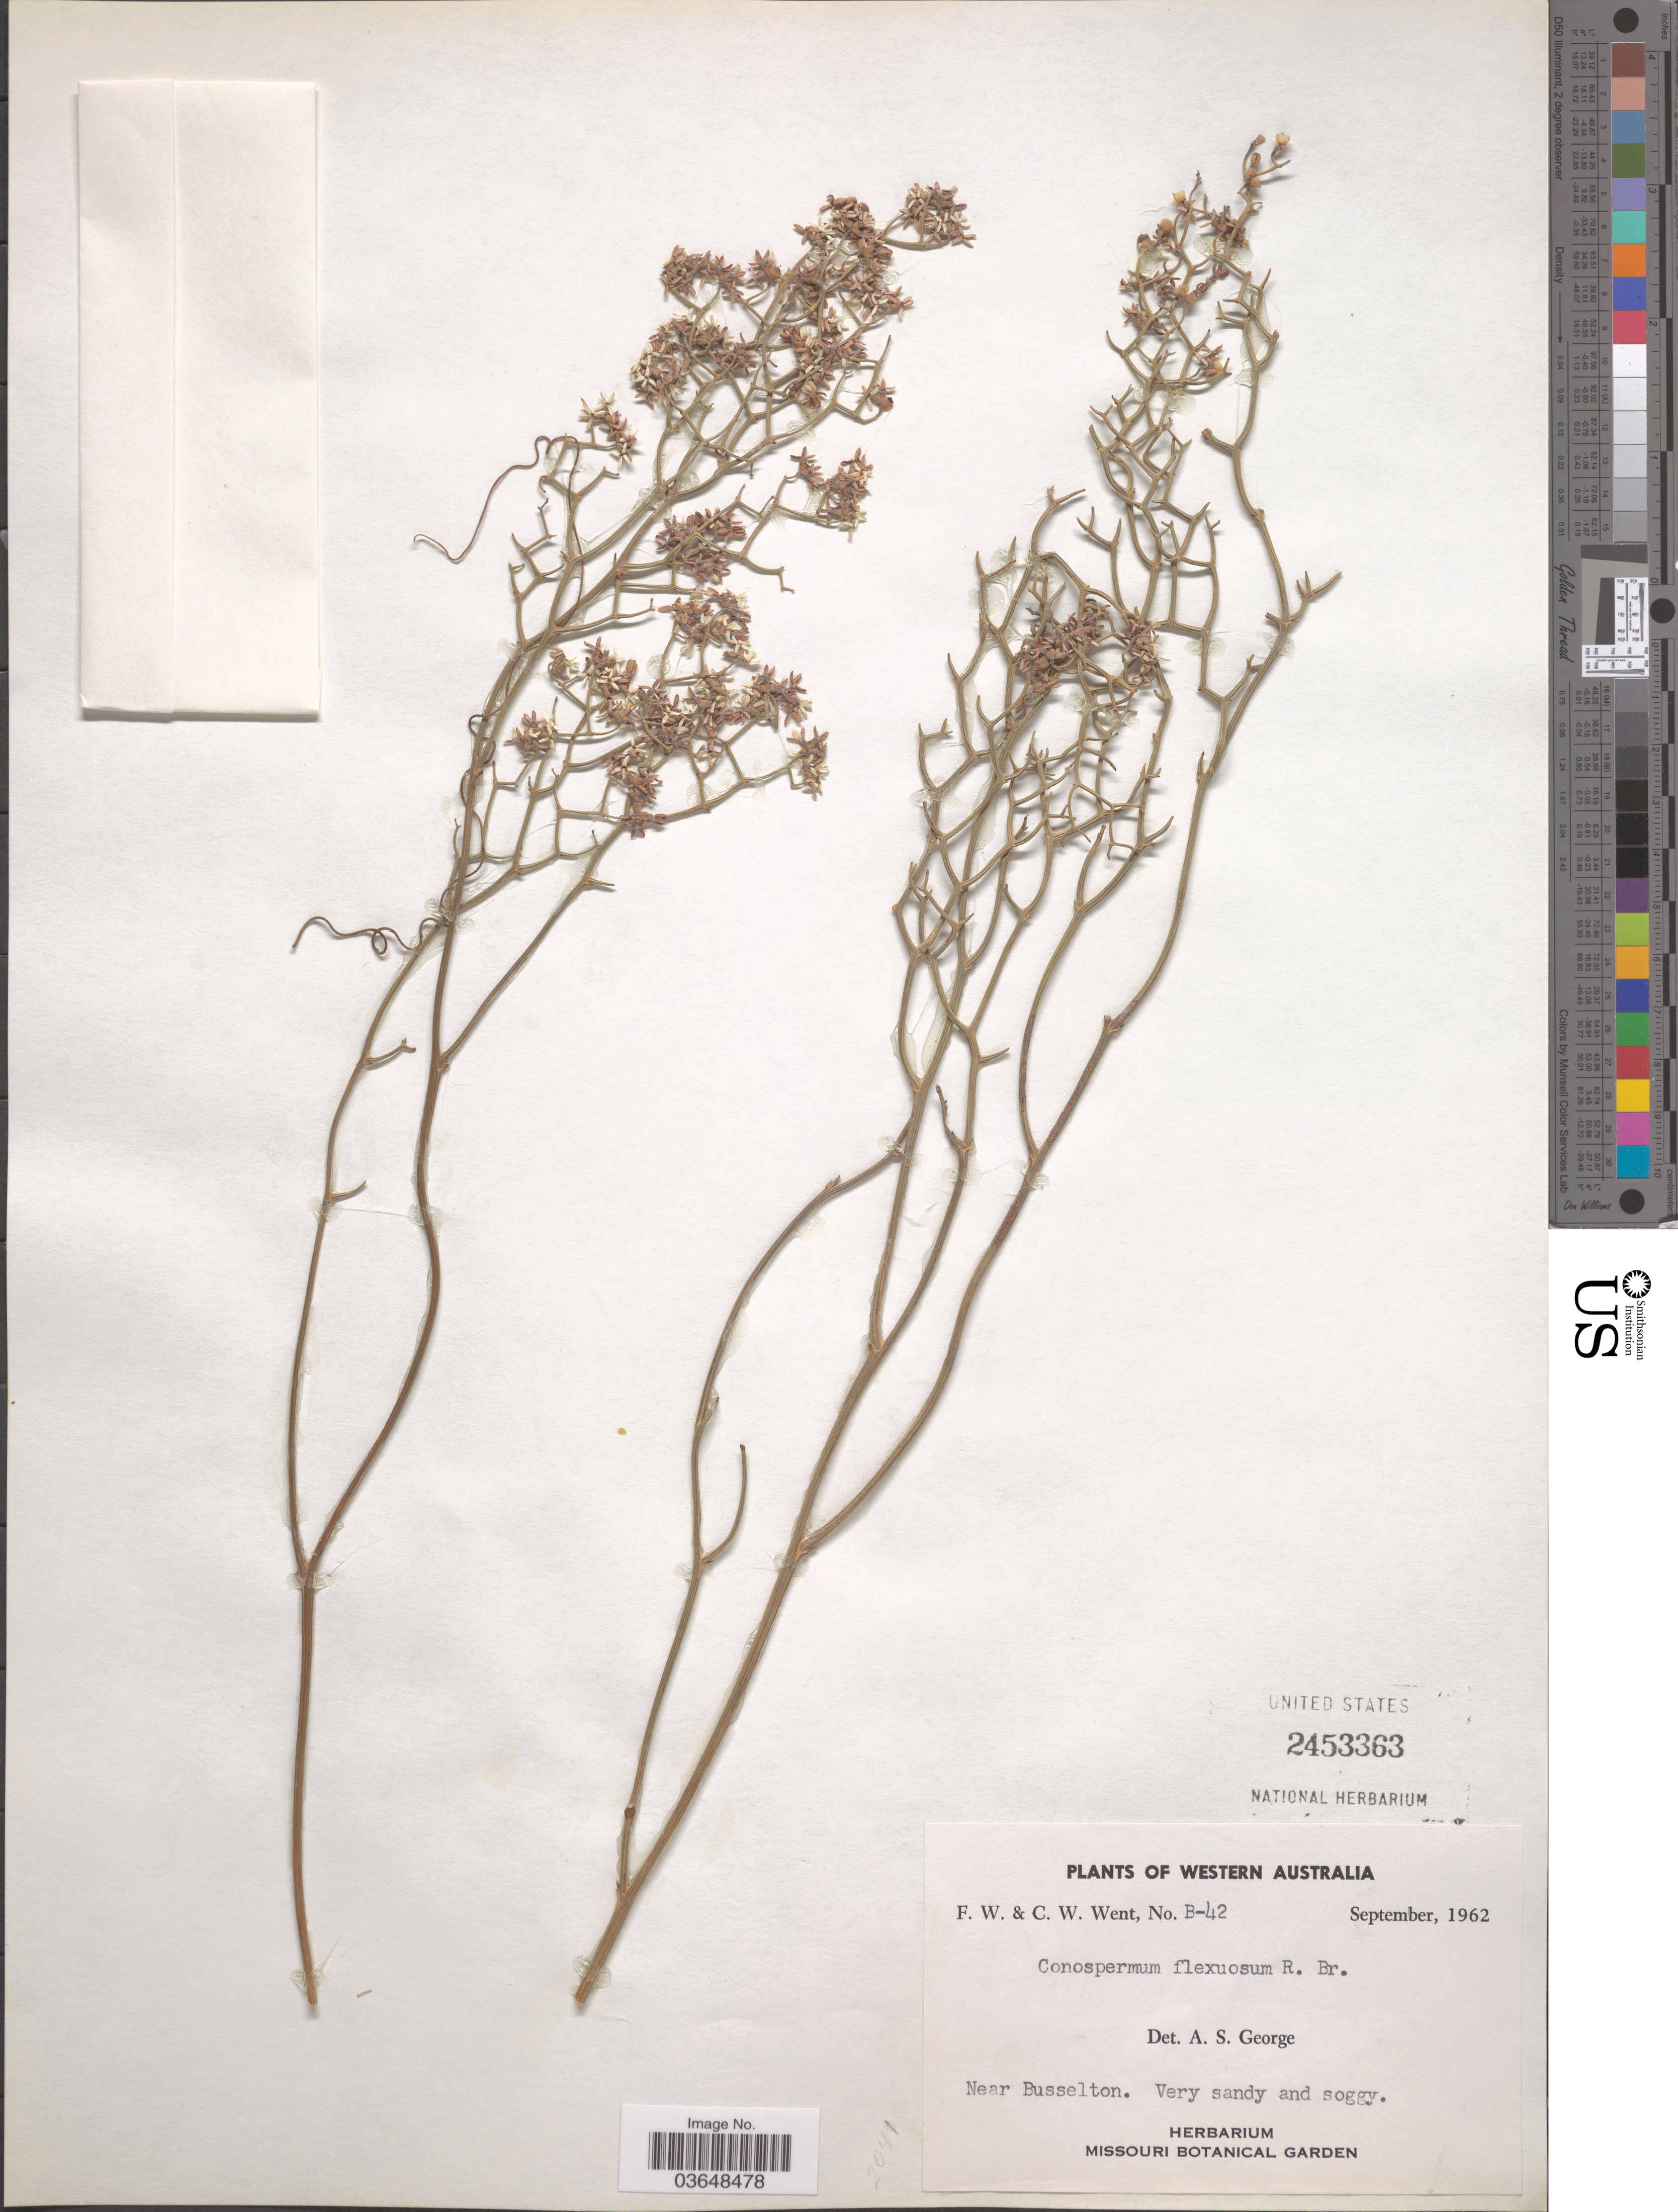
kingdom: Plantae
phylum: Tracheophyta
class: Magnoliopsida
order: Proteales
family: Proteaceae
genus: Conospermum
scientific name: Conospermum flexuosum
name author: R. Br.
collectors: F. W. Went & C. W. Went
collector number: B-42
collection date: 1962-09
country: Australia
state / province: Western Australia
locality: Near Busselton.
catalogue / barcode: US 2453363